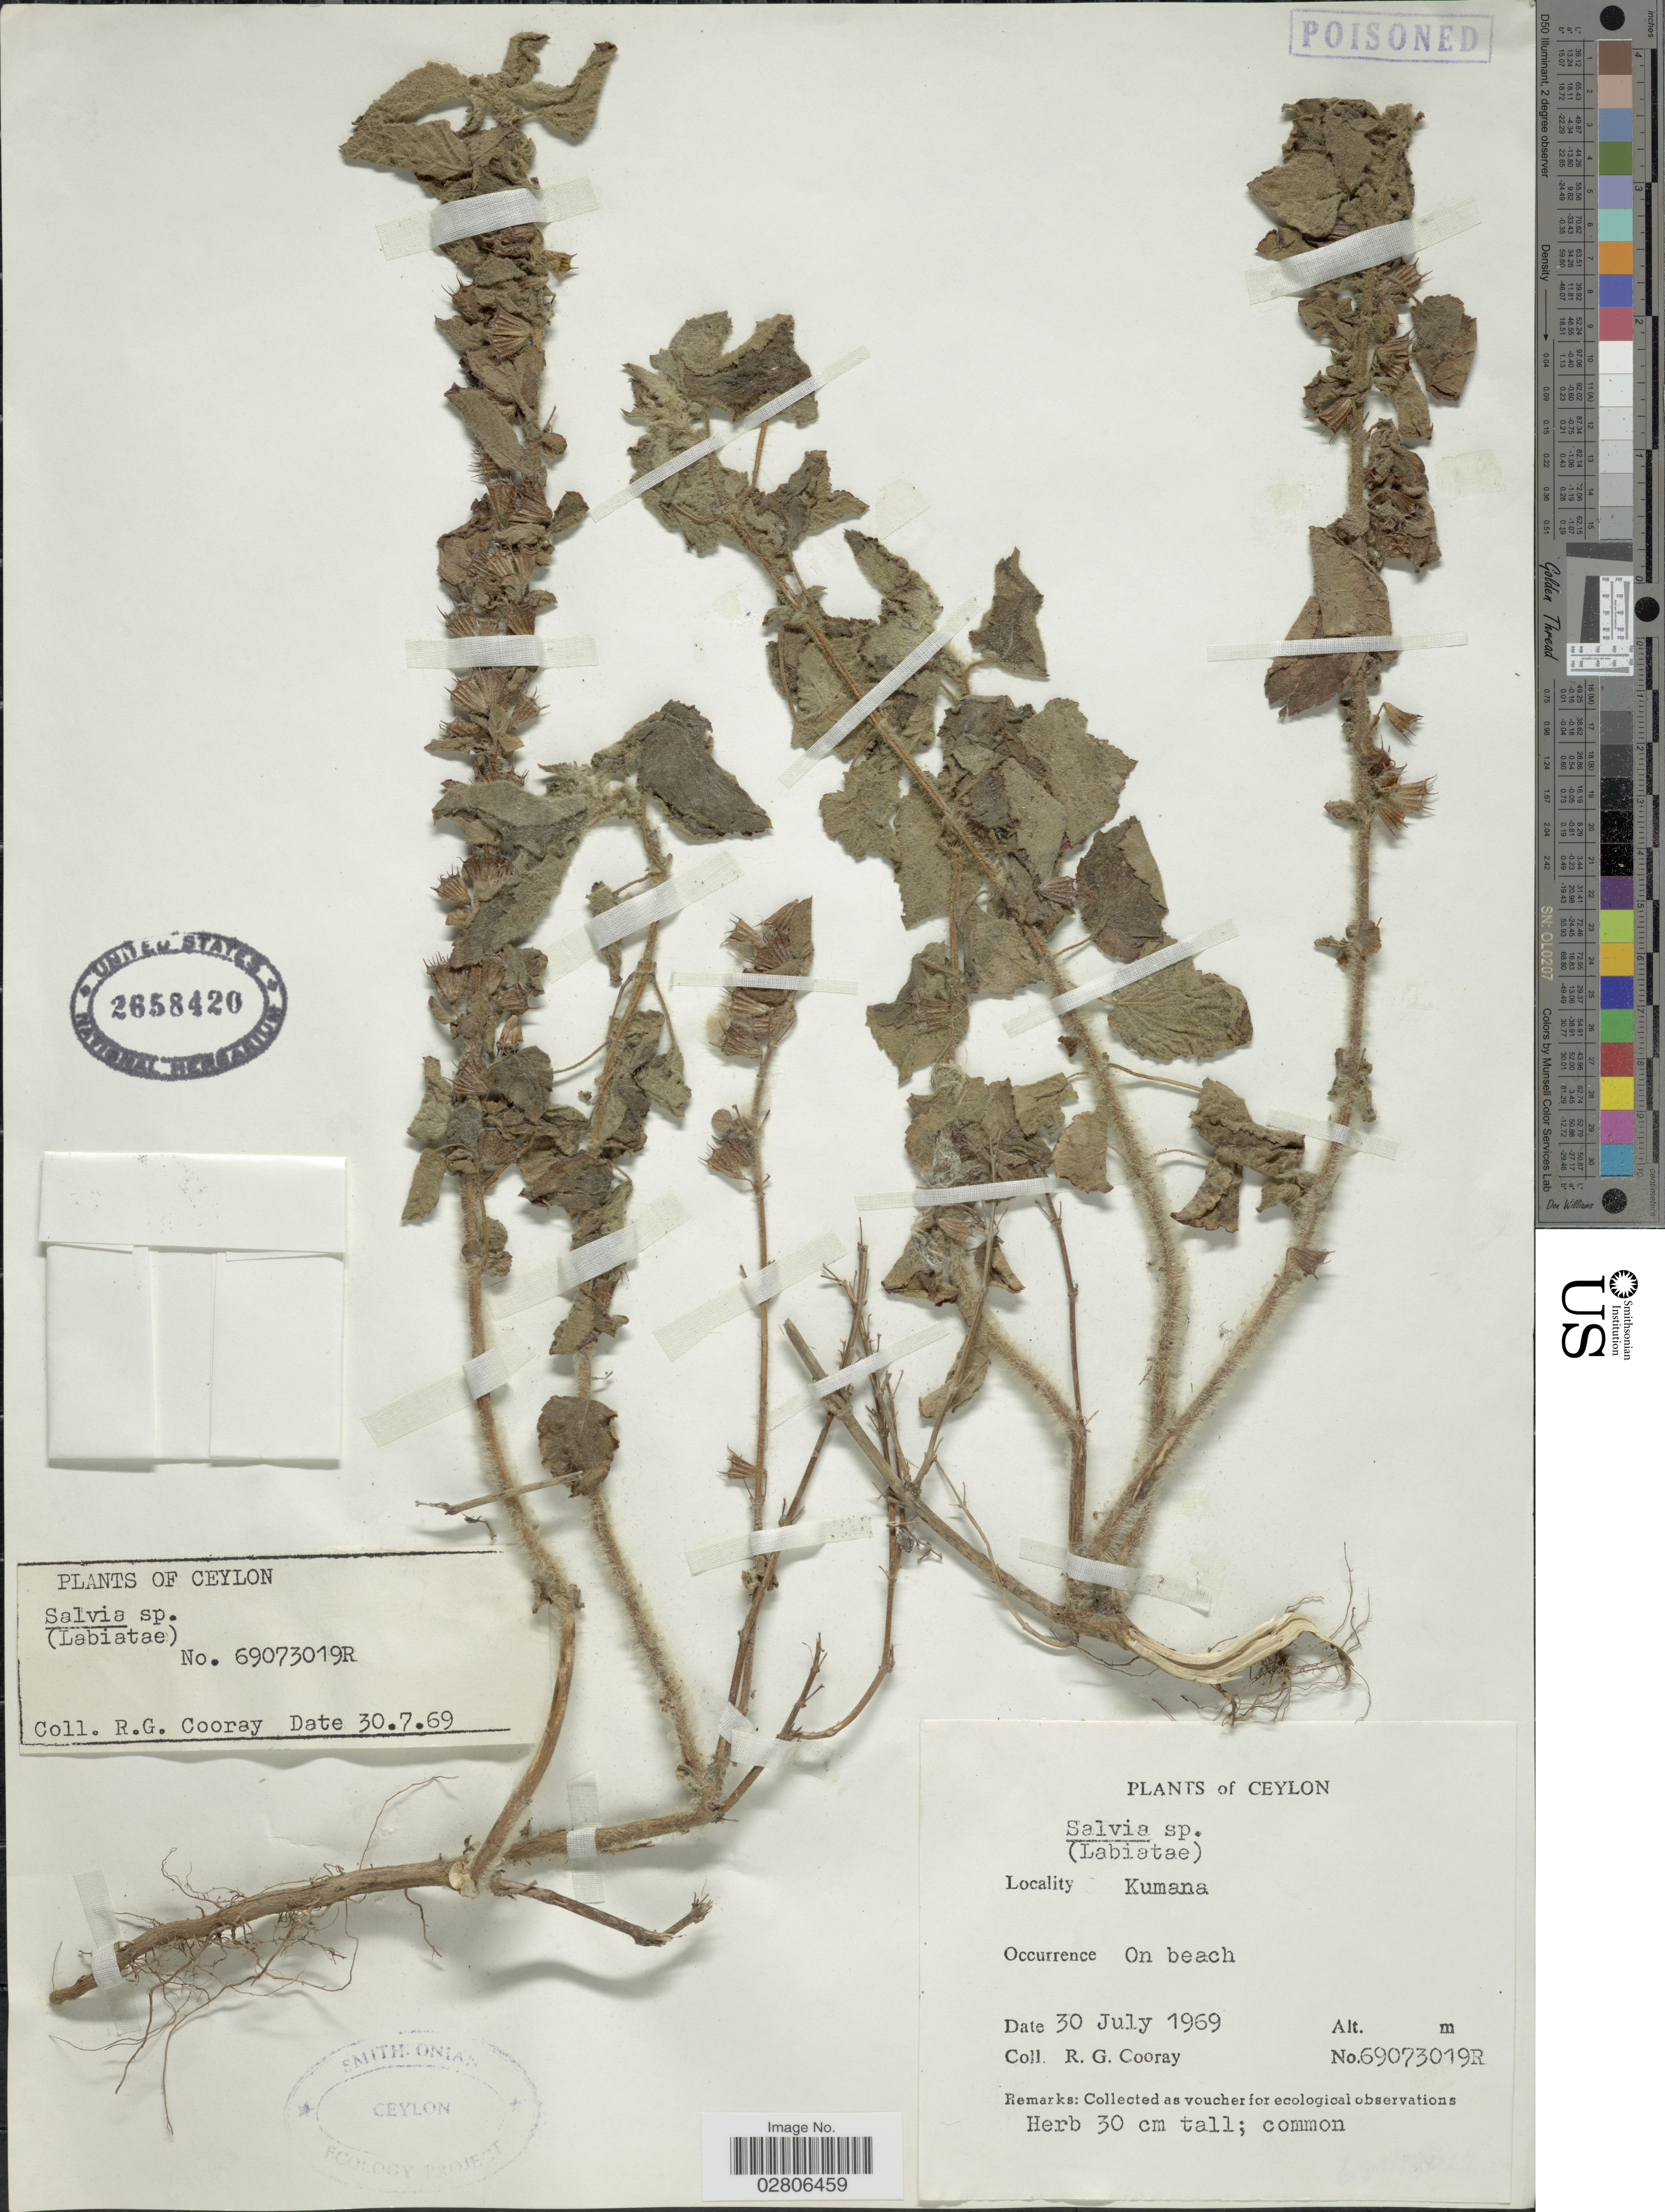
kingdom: Plantae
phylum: Tracheophyta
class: Magnoliopsida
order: Lamiales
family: Lamiaceae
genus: Salvia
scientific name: Salvia sp.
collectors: R. Cooray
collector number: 69073019R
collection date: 1969-07-30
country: Sri Lanka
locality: Ceylon. Kumana.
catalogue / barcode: US 2658420